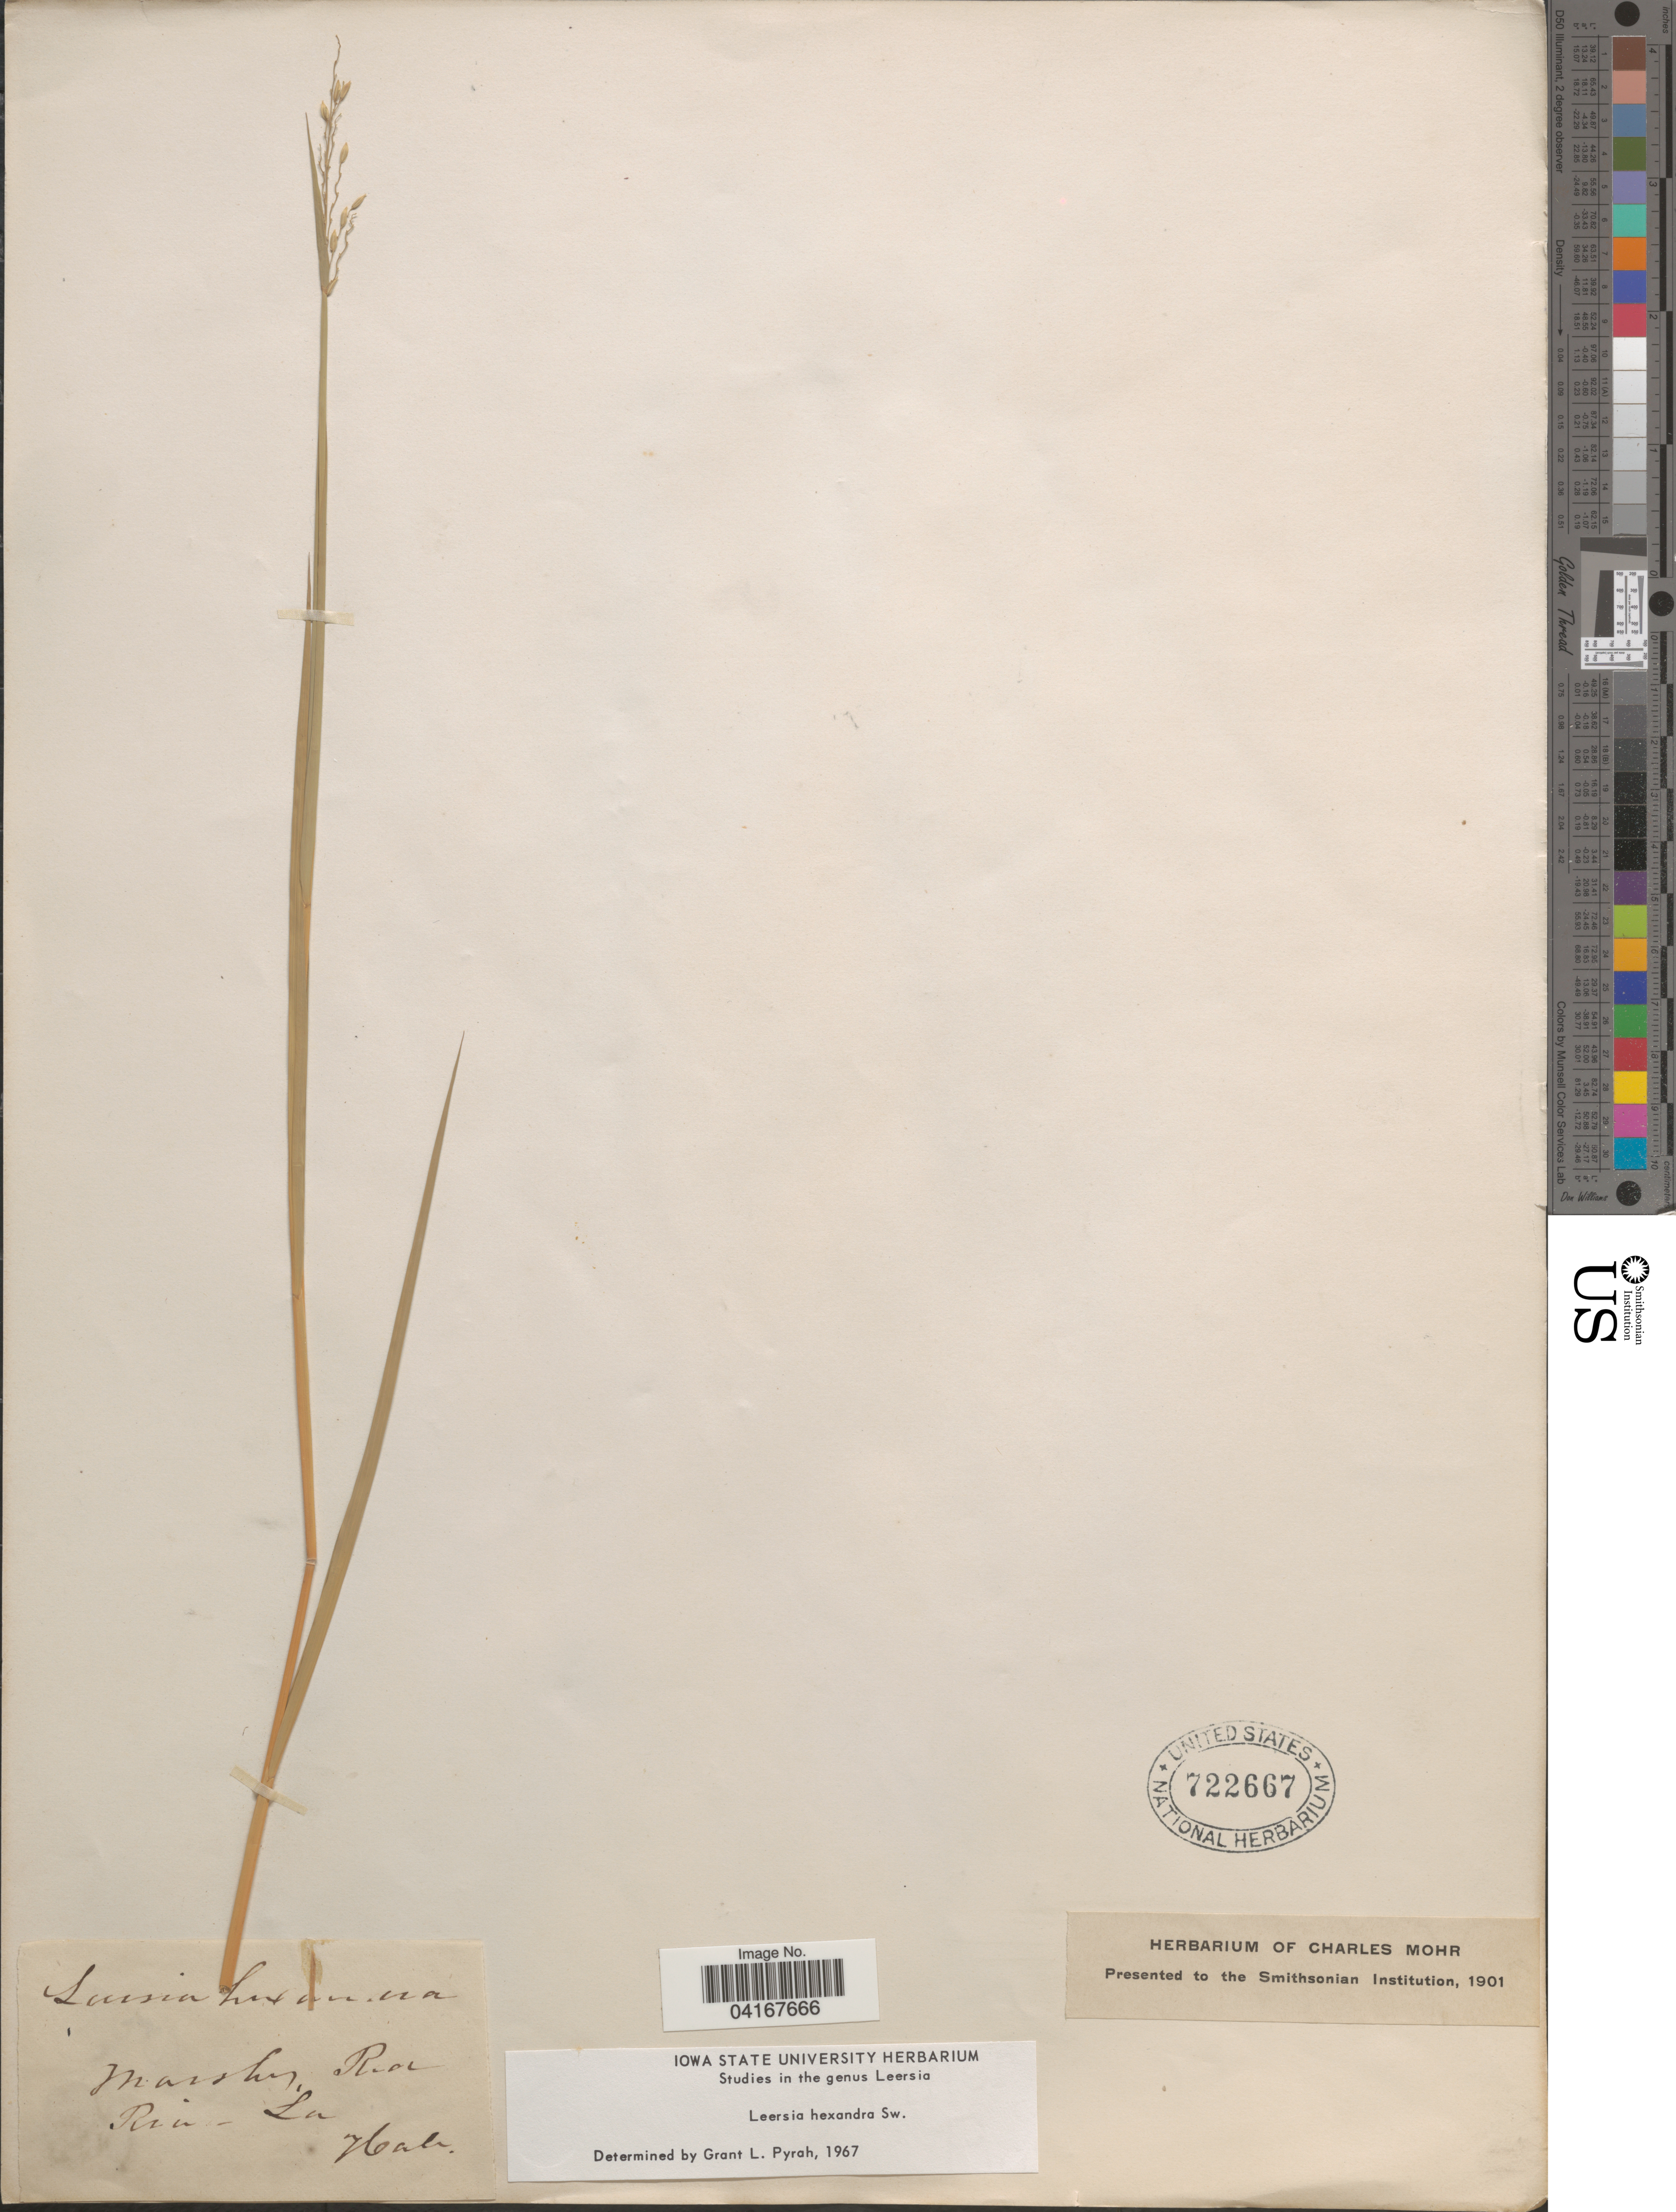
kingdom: Plantae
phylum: Tracheophyta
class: Liliopsida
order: Poales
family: Poaceae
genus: Leersia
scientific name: Leersia hexandra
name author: Sw.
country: United States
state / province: Louisiana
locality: Marshy, Red River.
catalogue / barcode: US 72267